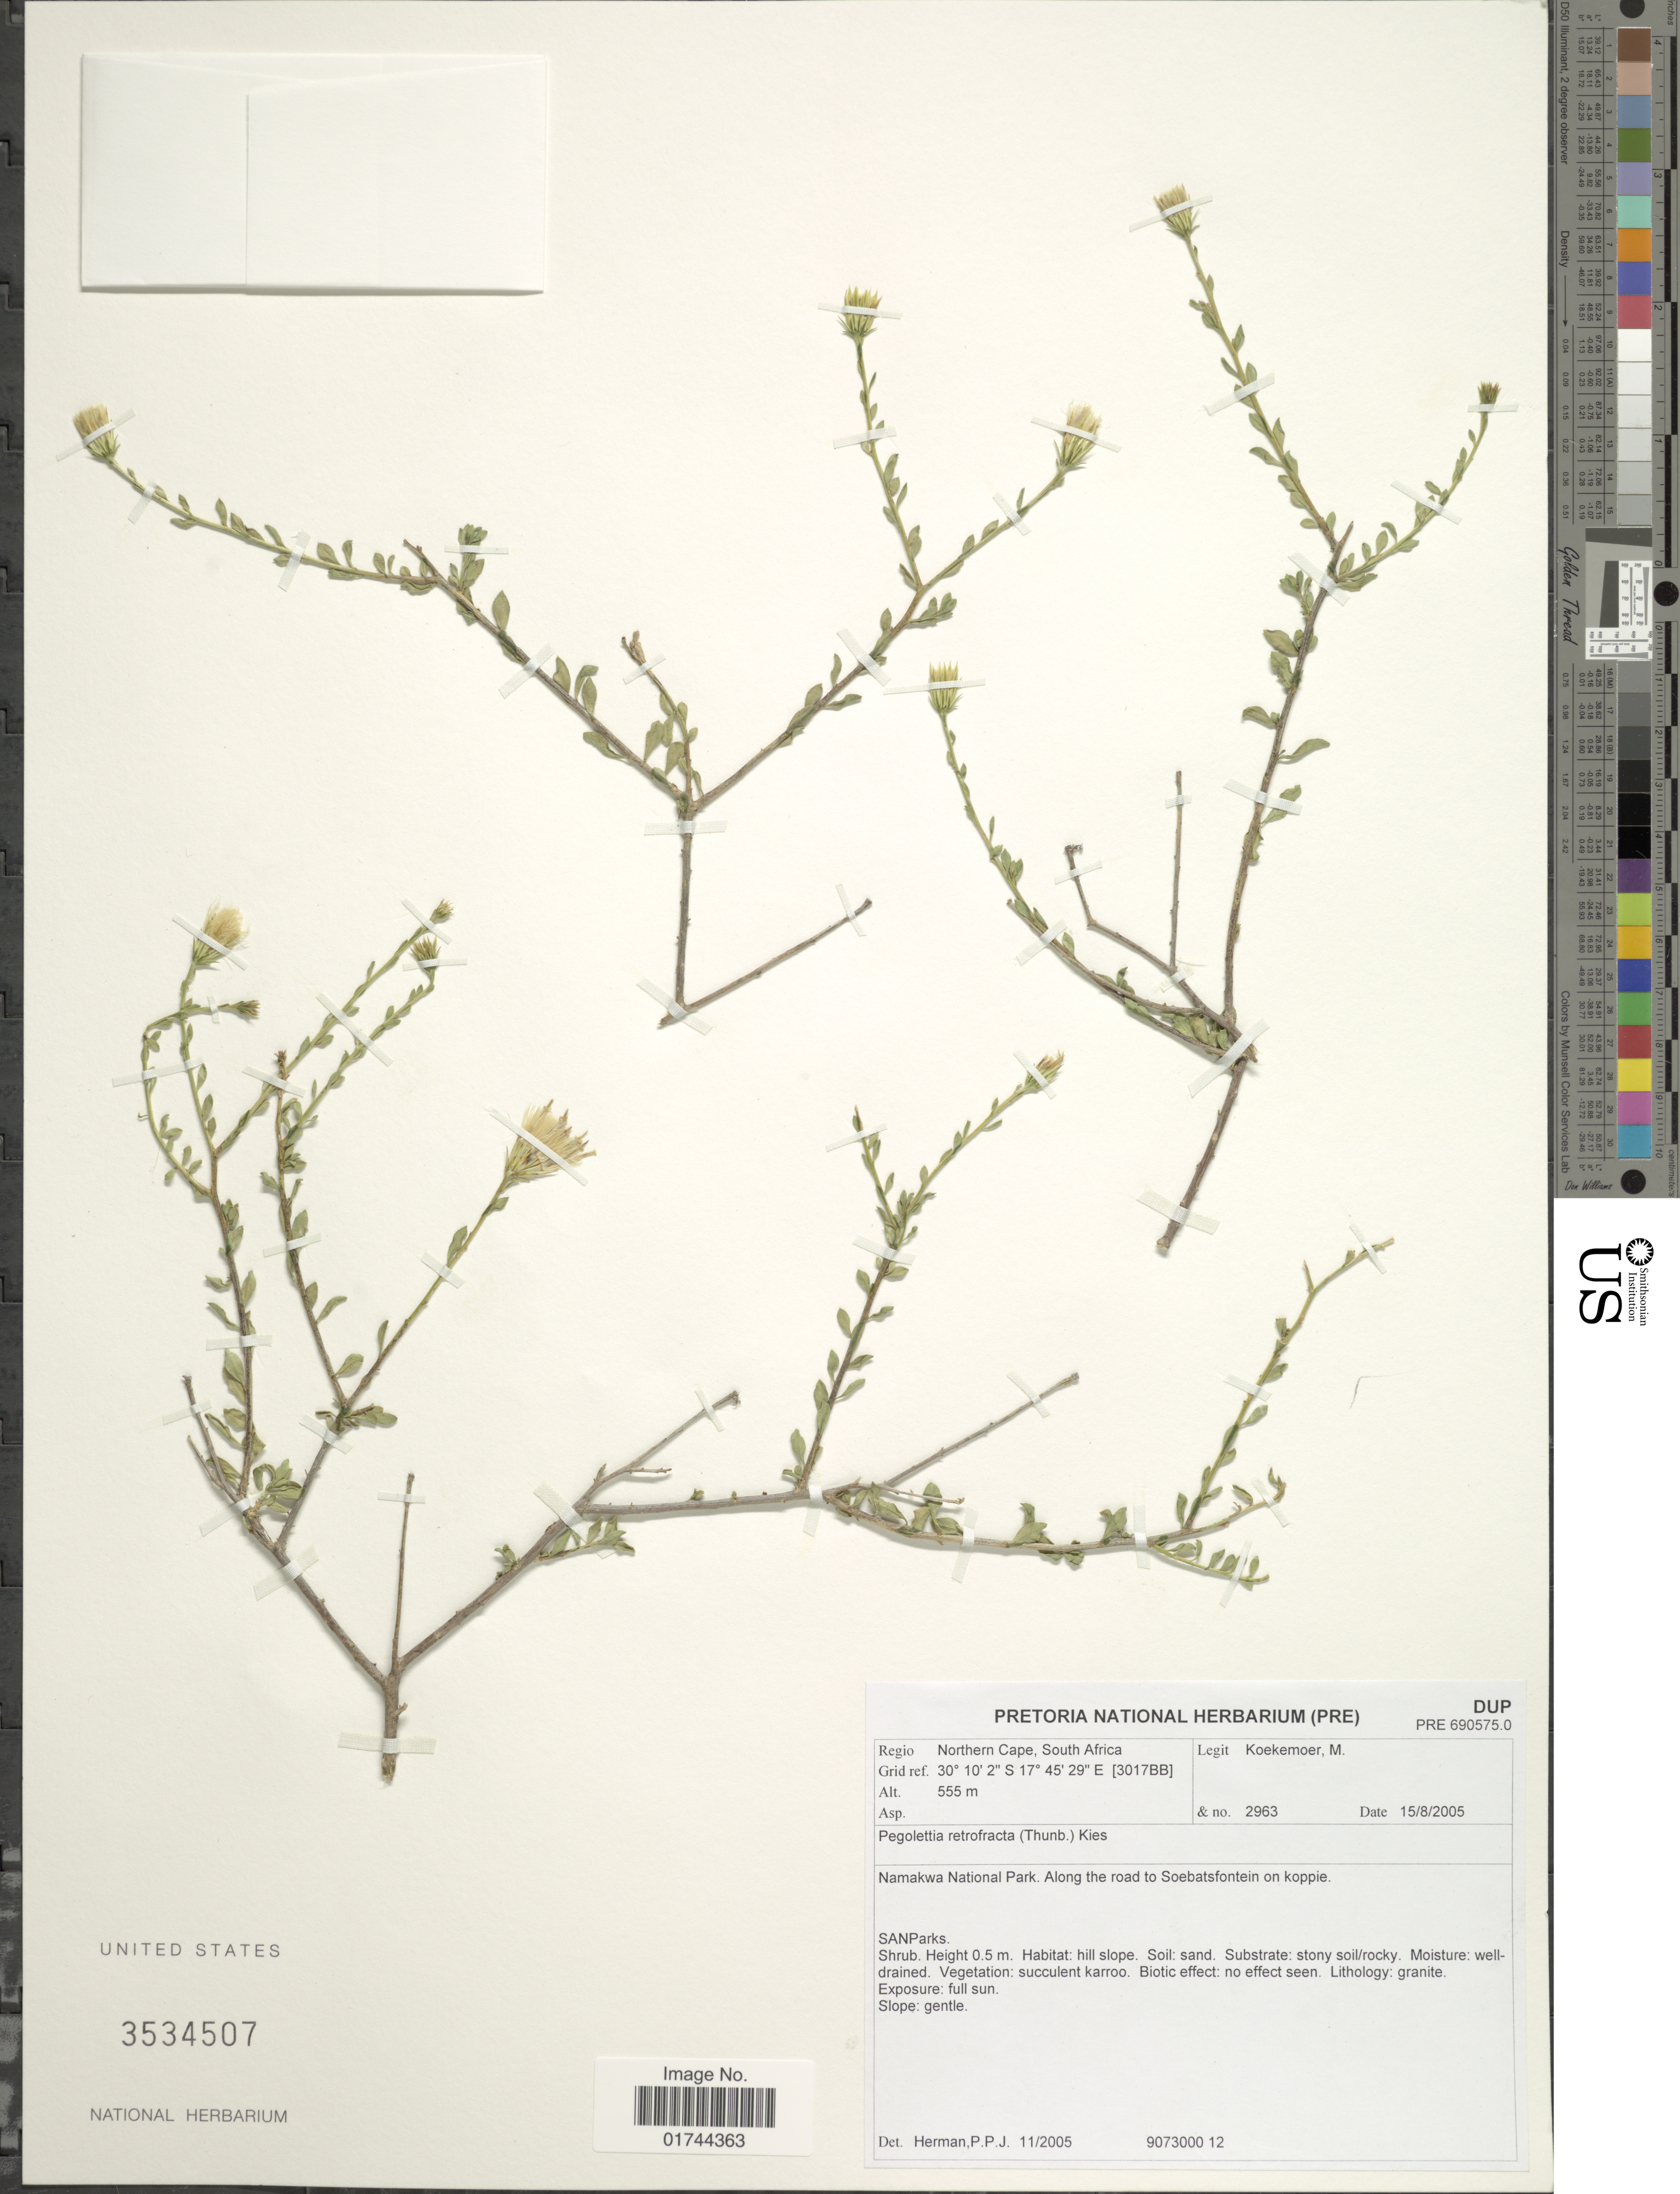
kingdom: Plantae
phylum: Tracheophyta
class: Magnoliopsida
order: Asterales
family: Asteraceae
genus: Pegolettia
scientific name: Pegolettia retrofracta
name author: (Thunb.) Kies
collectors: M. Koekemoer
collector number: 2963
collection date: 2005-08-15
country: South Africa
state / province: Northern Cape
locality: Namakwa National Park, along the road to Soebatsfontein on koppie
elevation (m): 555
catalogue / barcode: US 3534507